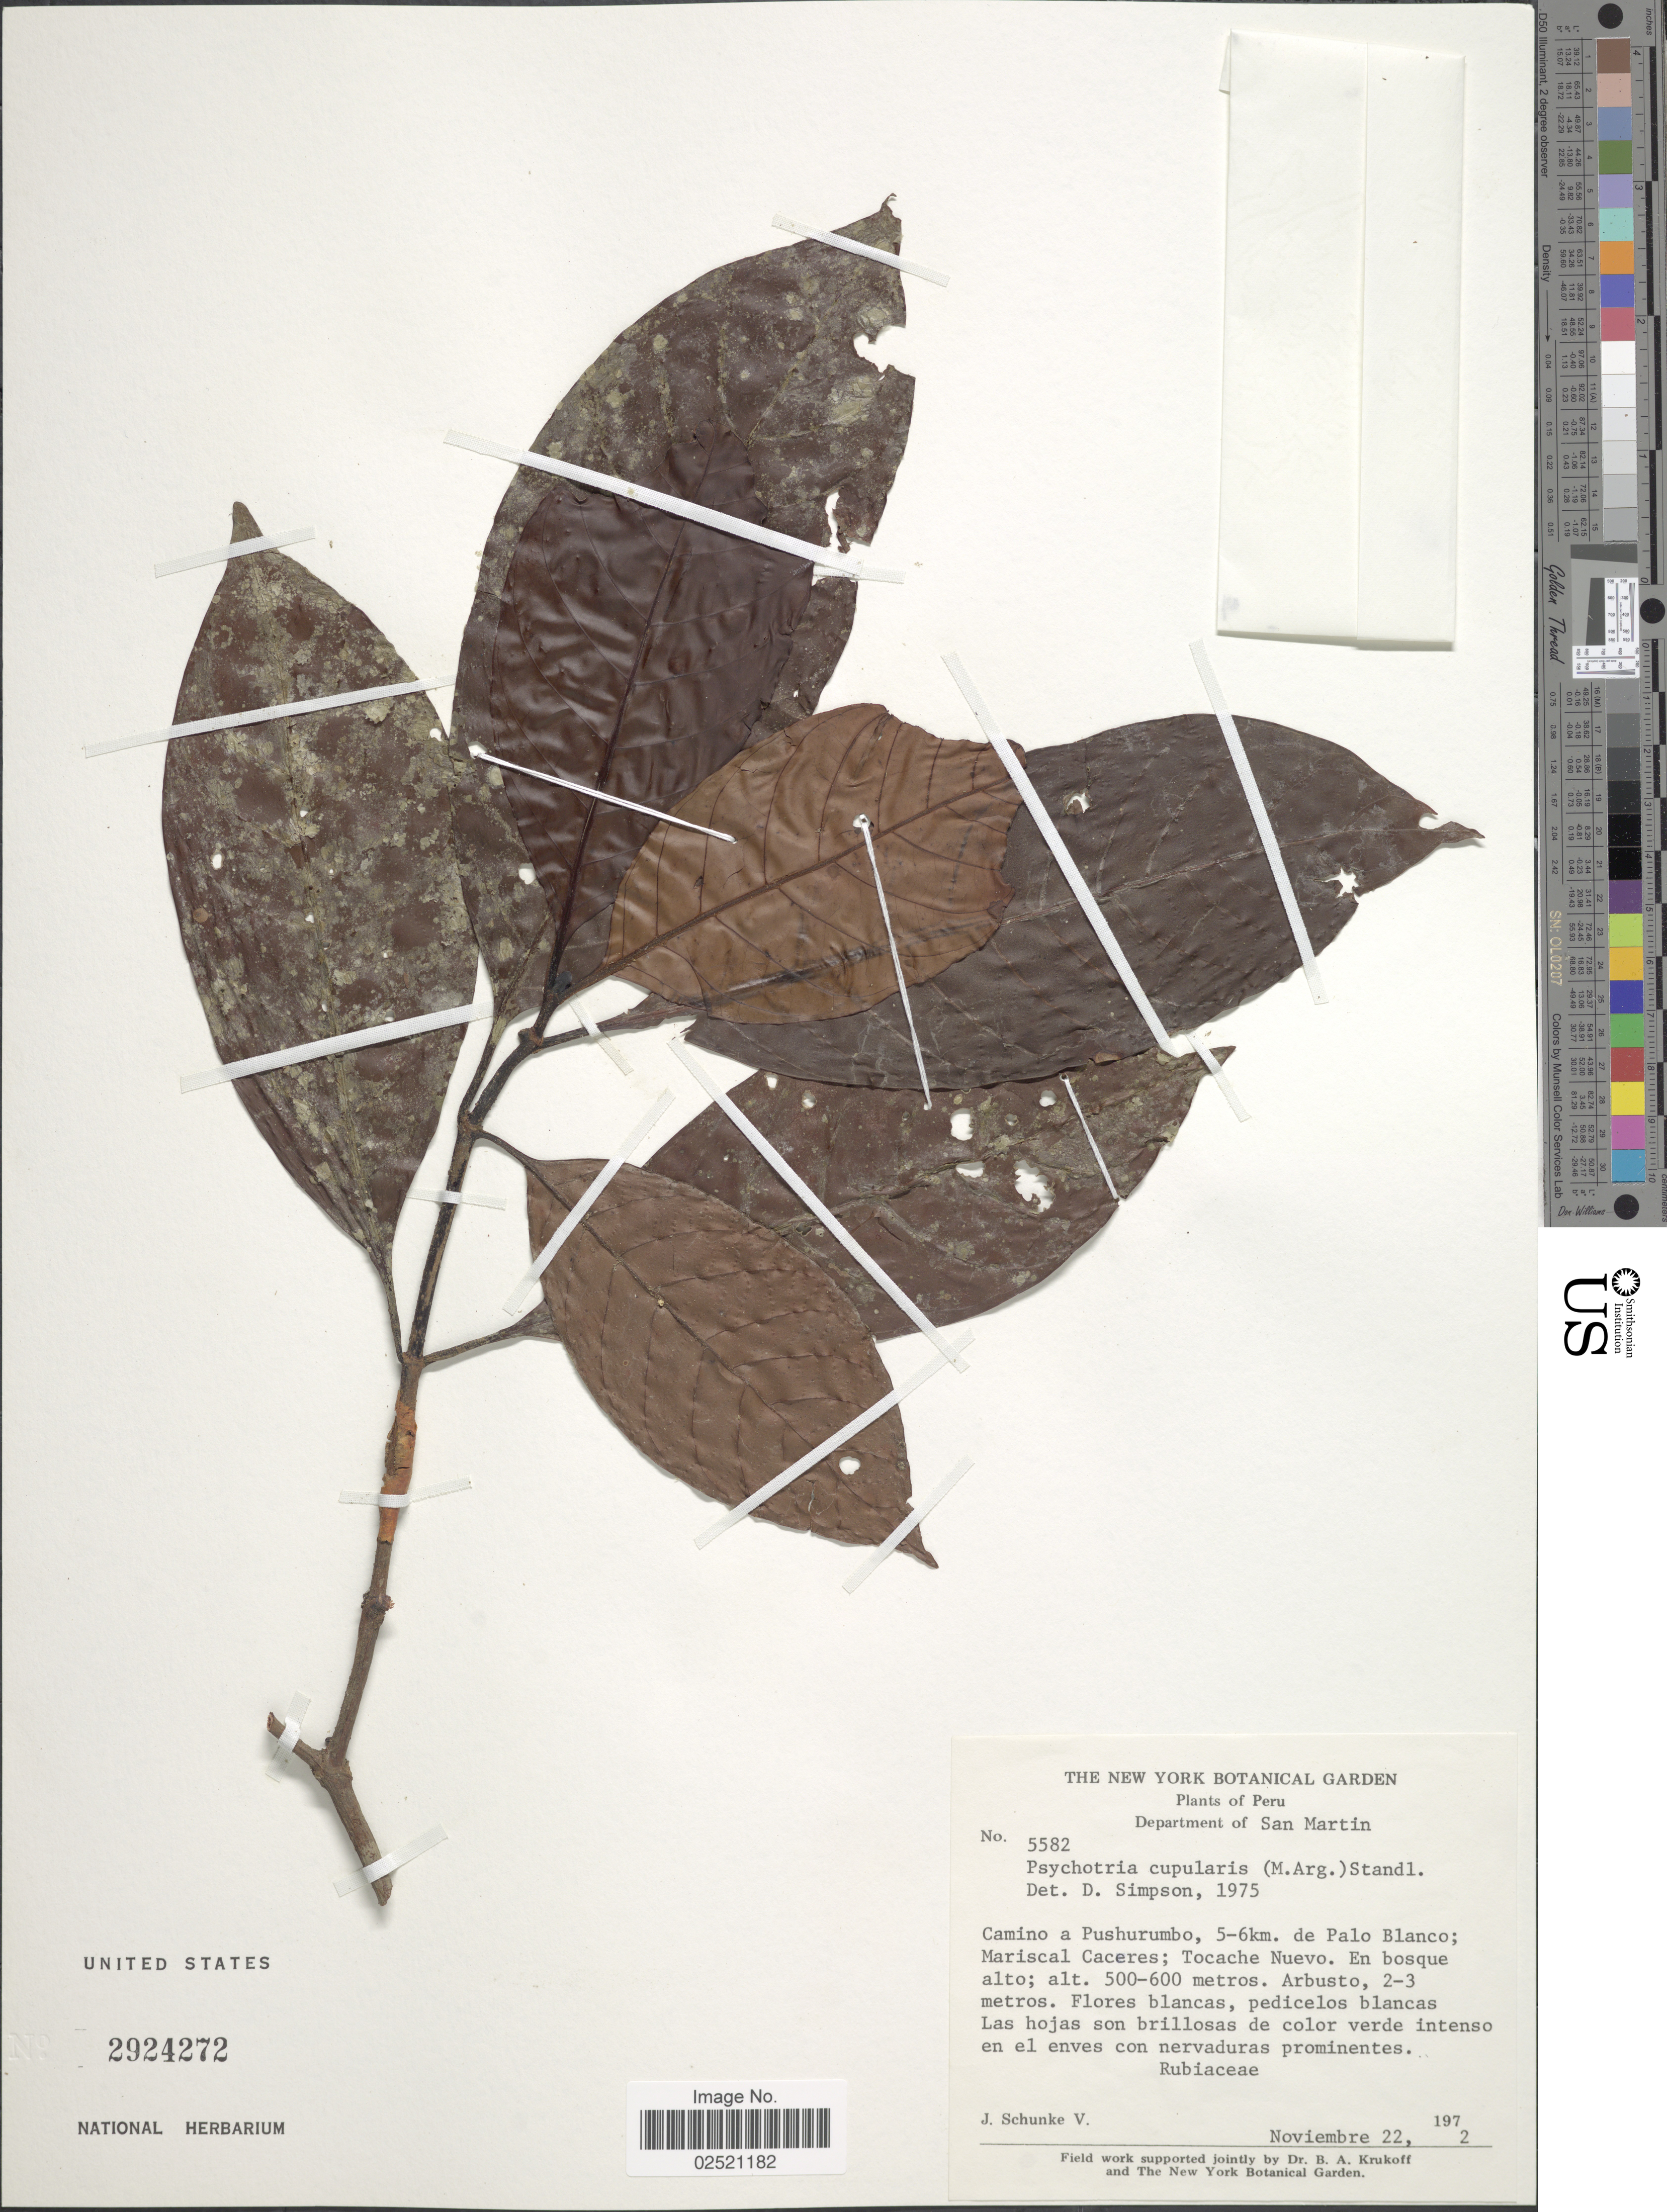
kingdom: Plantae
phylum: Tracheophyta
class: Magnoliopsida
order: Gentianales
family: Rubiaceae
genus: Psychotria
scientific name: Psychotria cupularis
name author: (Müll. Arg.) Standl.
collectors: J. Schunke Vigo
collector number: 5582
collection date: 1972-11-22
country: Peru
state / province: San Martín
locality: Camino a Pushurumbo, 5-6 km. de Palo Blanco; Mariscal Caceres; Tocache Nuevo, en bosque alto.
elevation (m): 500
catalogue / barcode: US 2924272